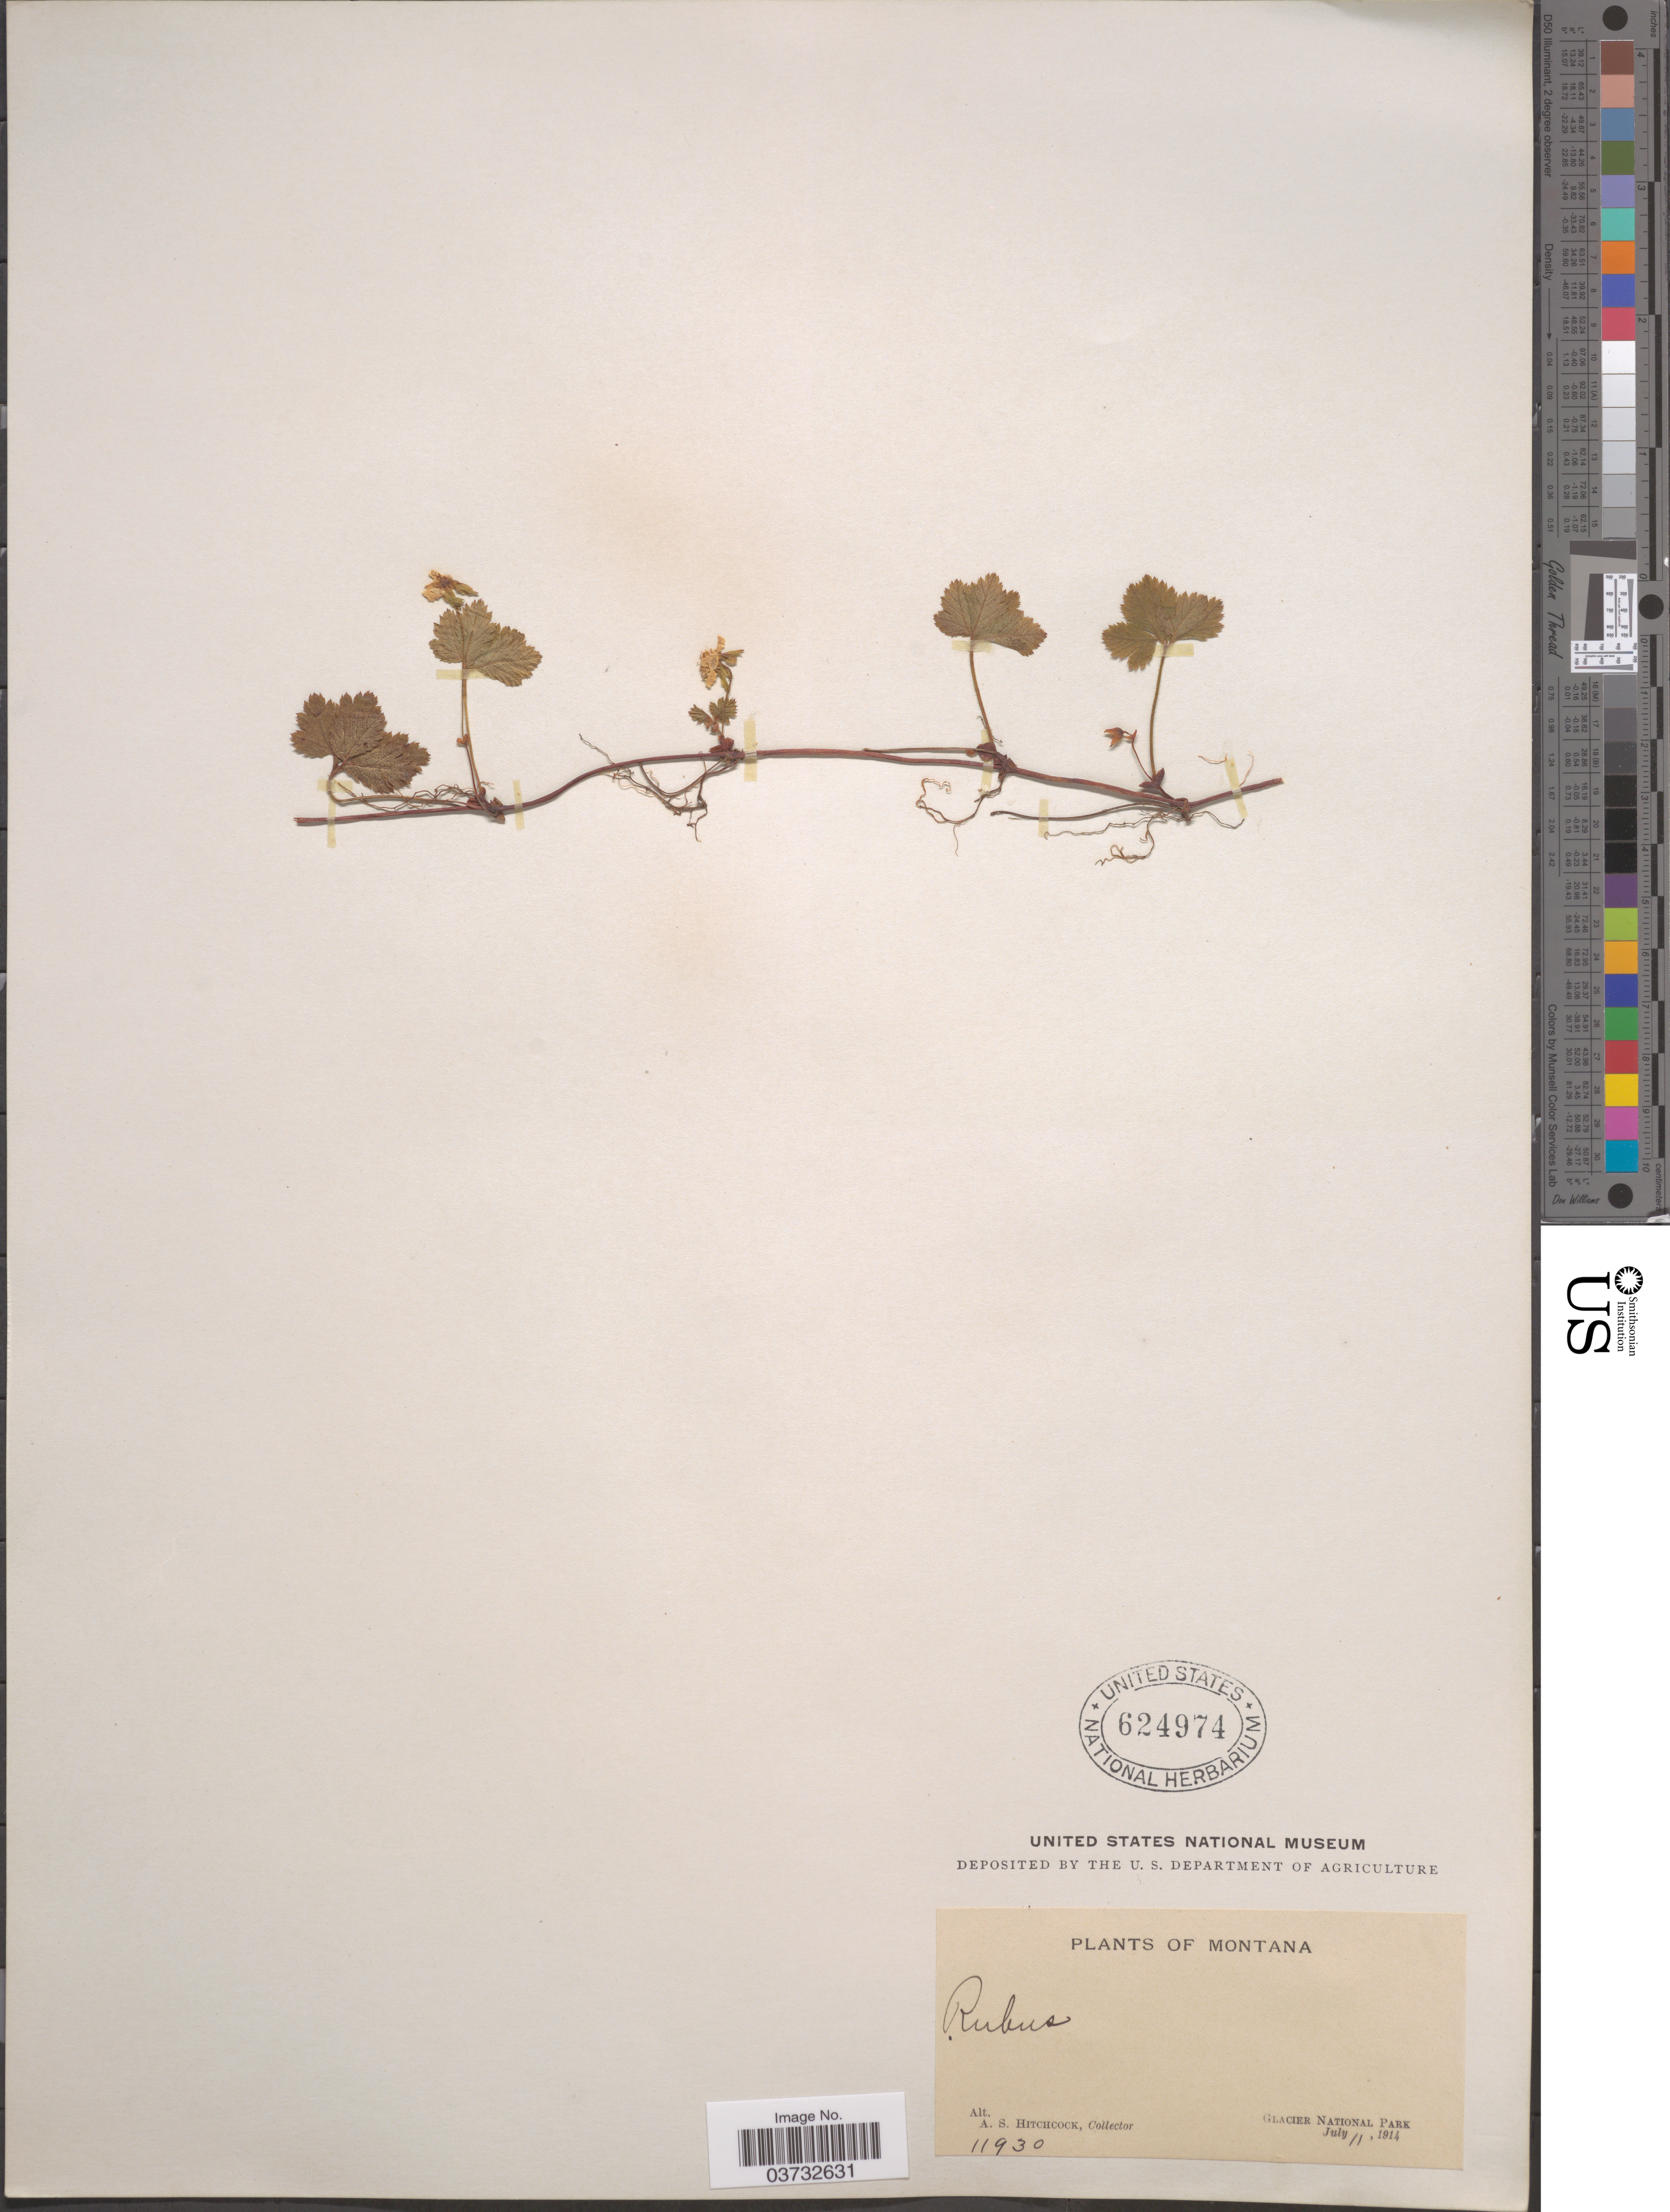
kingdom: Plantae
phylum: Tracheophyta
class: Magnoliopsida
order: Rosales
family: Rosaceae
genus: Rubus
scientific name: Rubus sp.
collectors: A. S. Hitchcock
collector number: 11930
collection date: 1914-07-11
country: United States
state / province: Montana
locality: Glacier National Park.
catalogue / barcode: US 624974